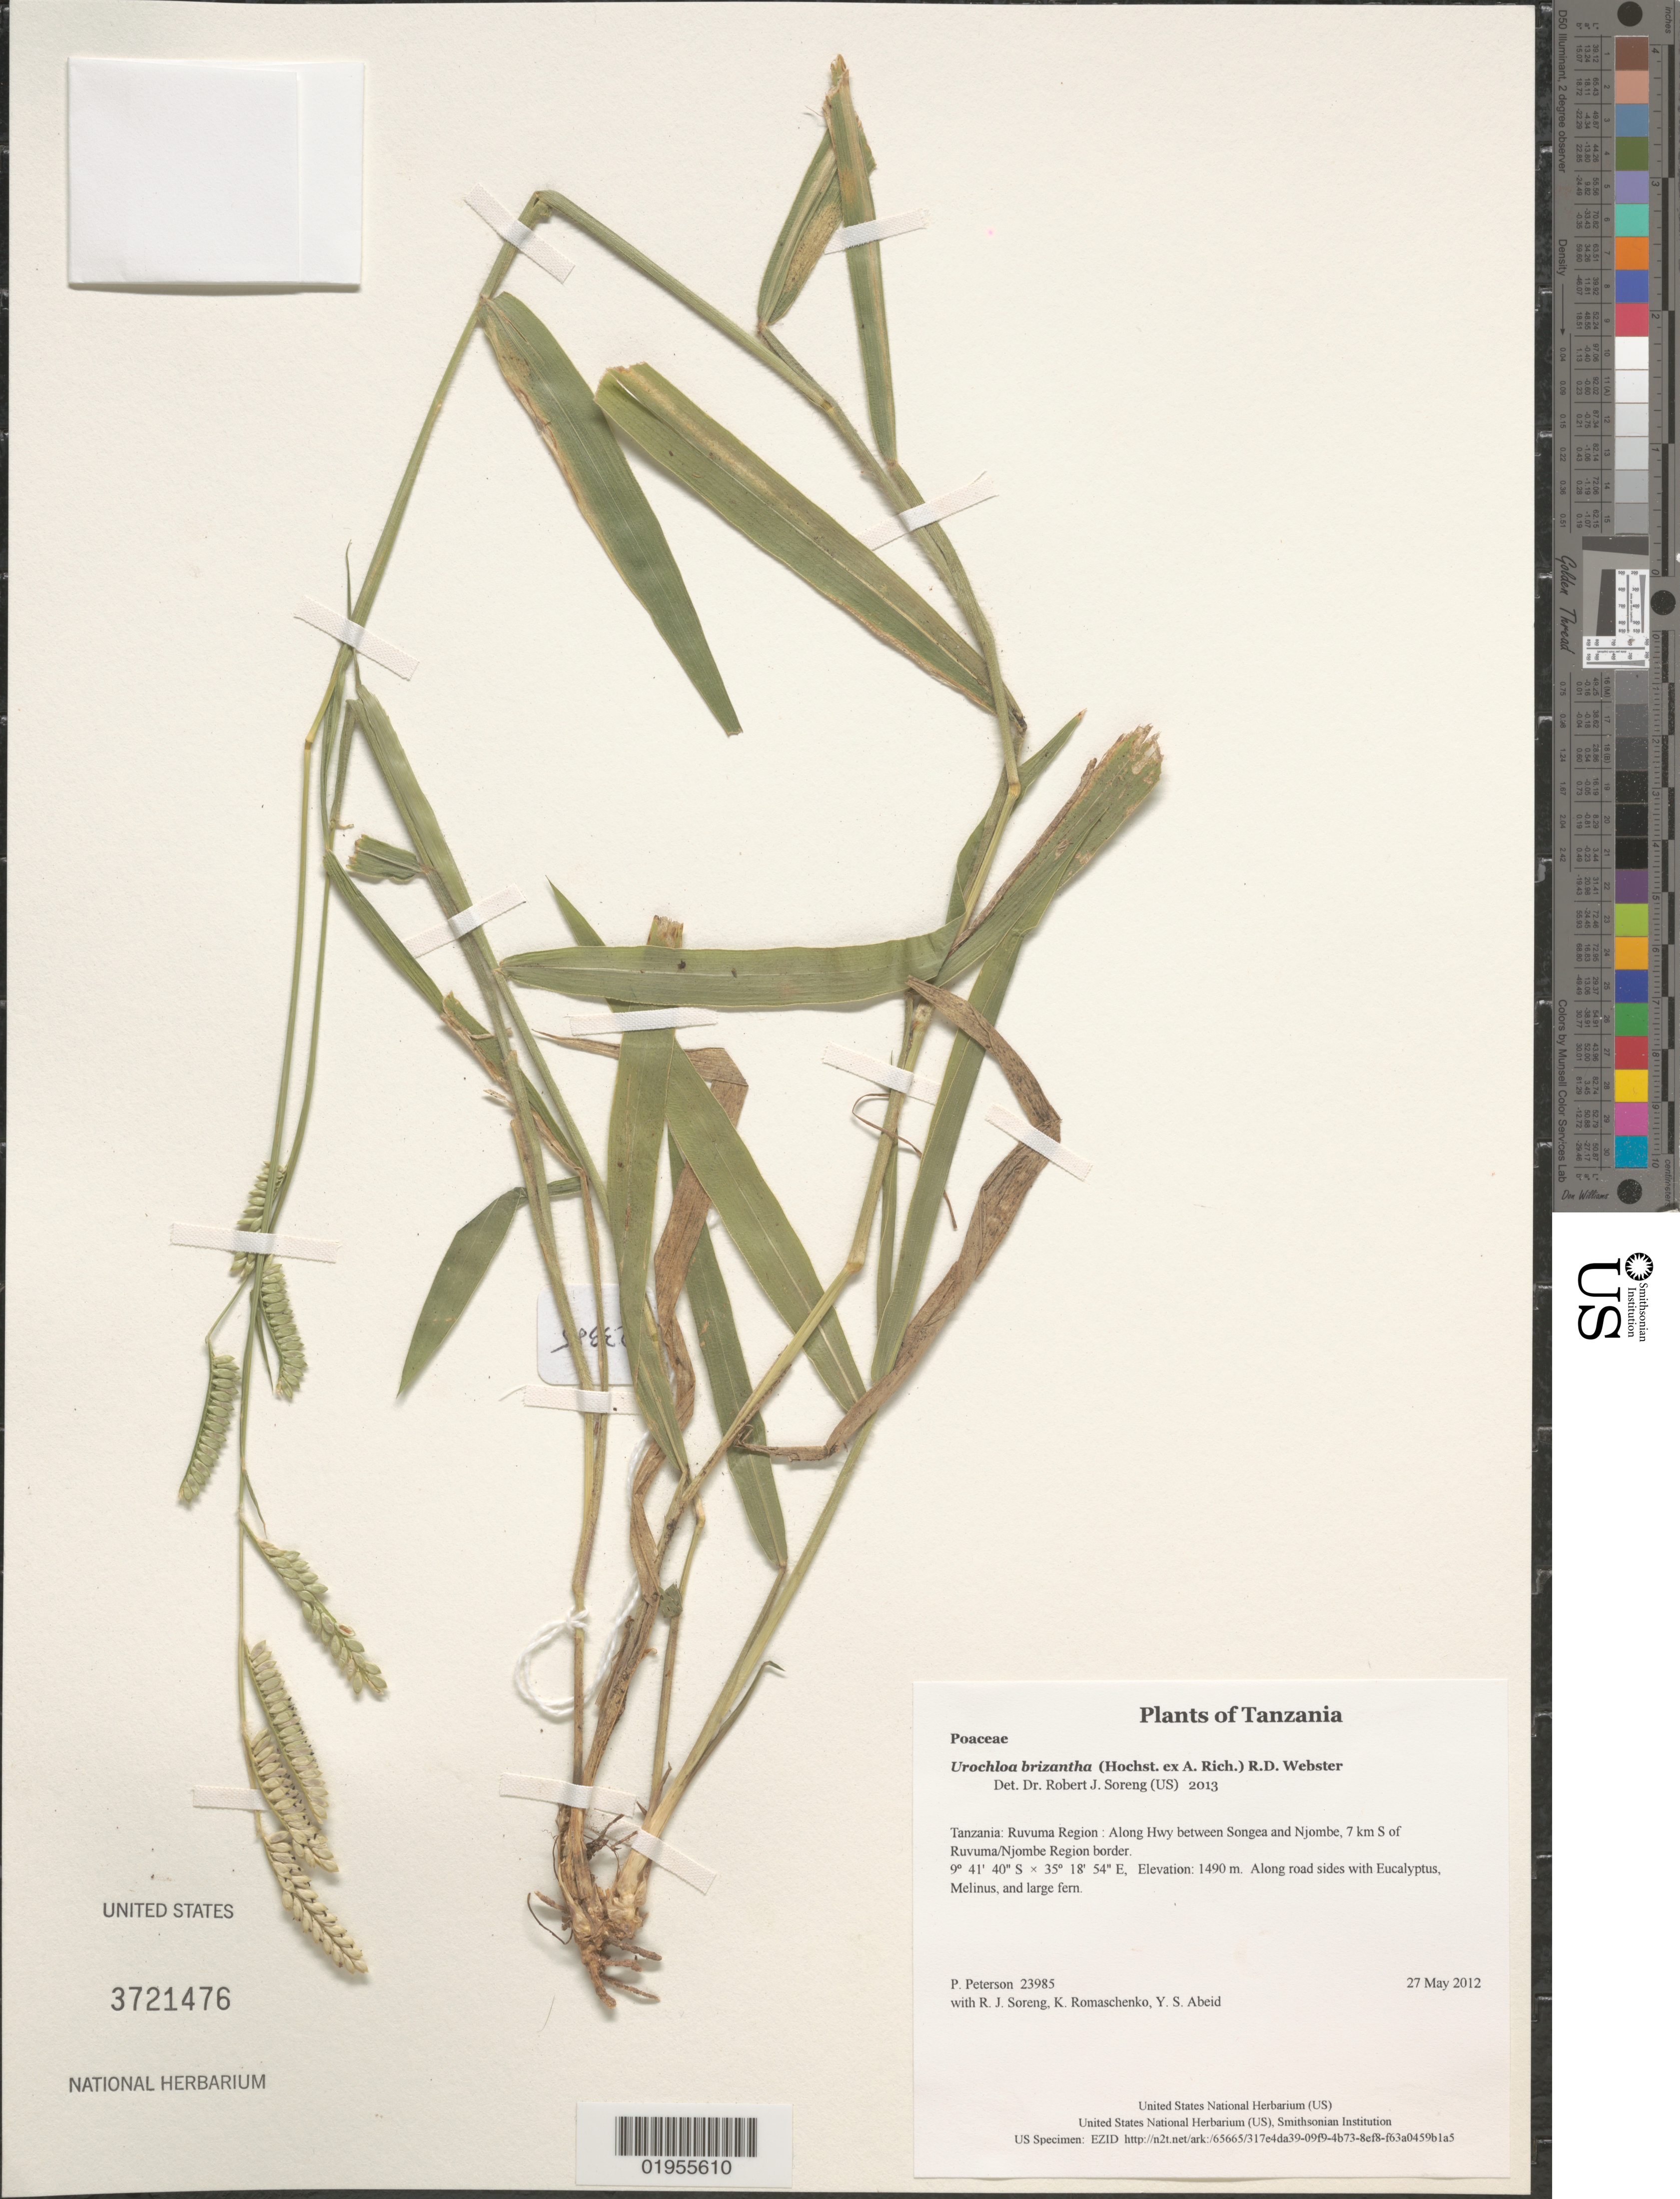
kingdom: Plantae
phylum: Tracheophyta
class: Liliopsida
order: Poales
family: Poaceae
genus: Urochloa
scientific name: Urochloa brizantha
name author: (Hochst. ex A. Rich.) R.D. Webster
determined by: Soreng, Robert J., Research Associate (BOT), Smithsonian Institution - National Museum of Natural History (UNITED STATES)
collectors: P. M. Peterson, R. J. Soreng, K. Romaschenko & Y. Abeid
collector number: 23985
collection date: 2012-05-27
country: Tanzania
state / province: Ruvuma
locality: Along Hwy between Songea and Njombe, 7 km S of Ruvuma/Njombe Region border.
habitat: Along road sides with Eucalyptus, Melinus, and large fern.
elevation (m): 1490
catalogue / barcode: US 3721476